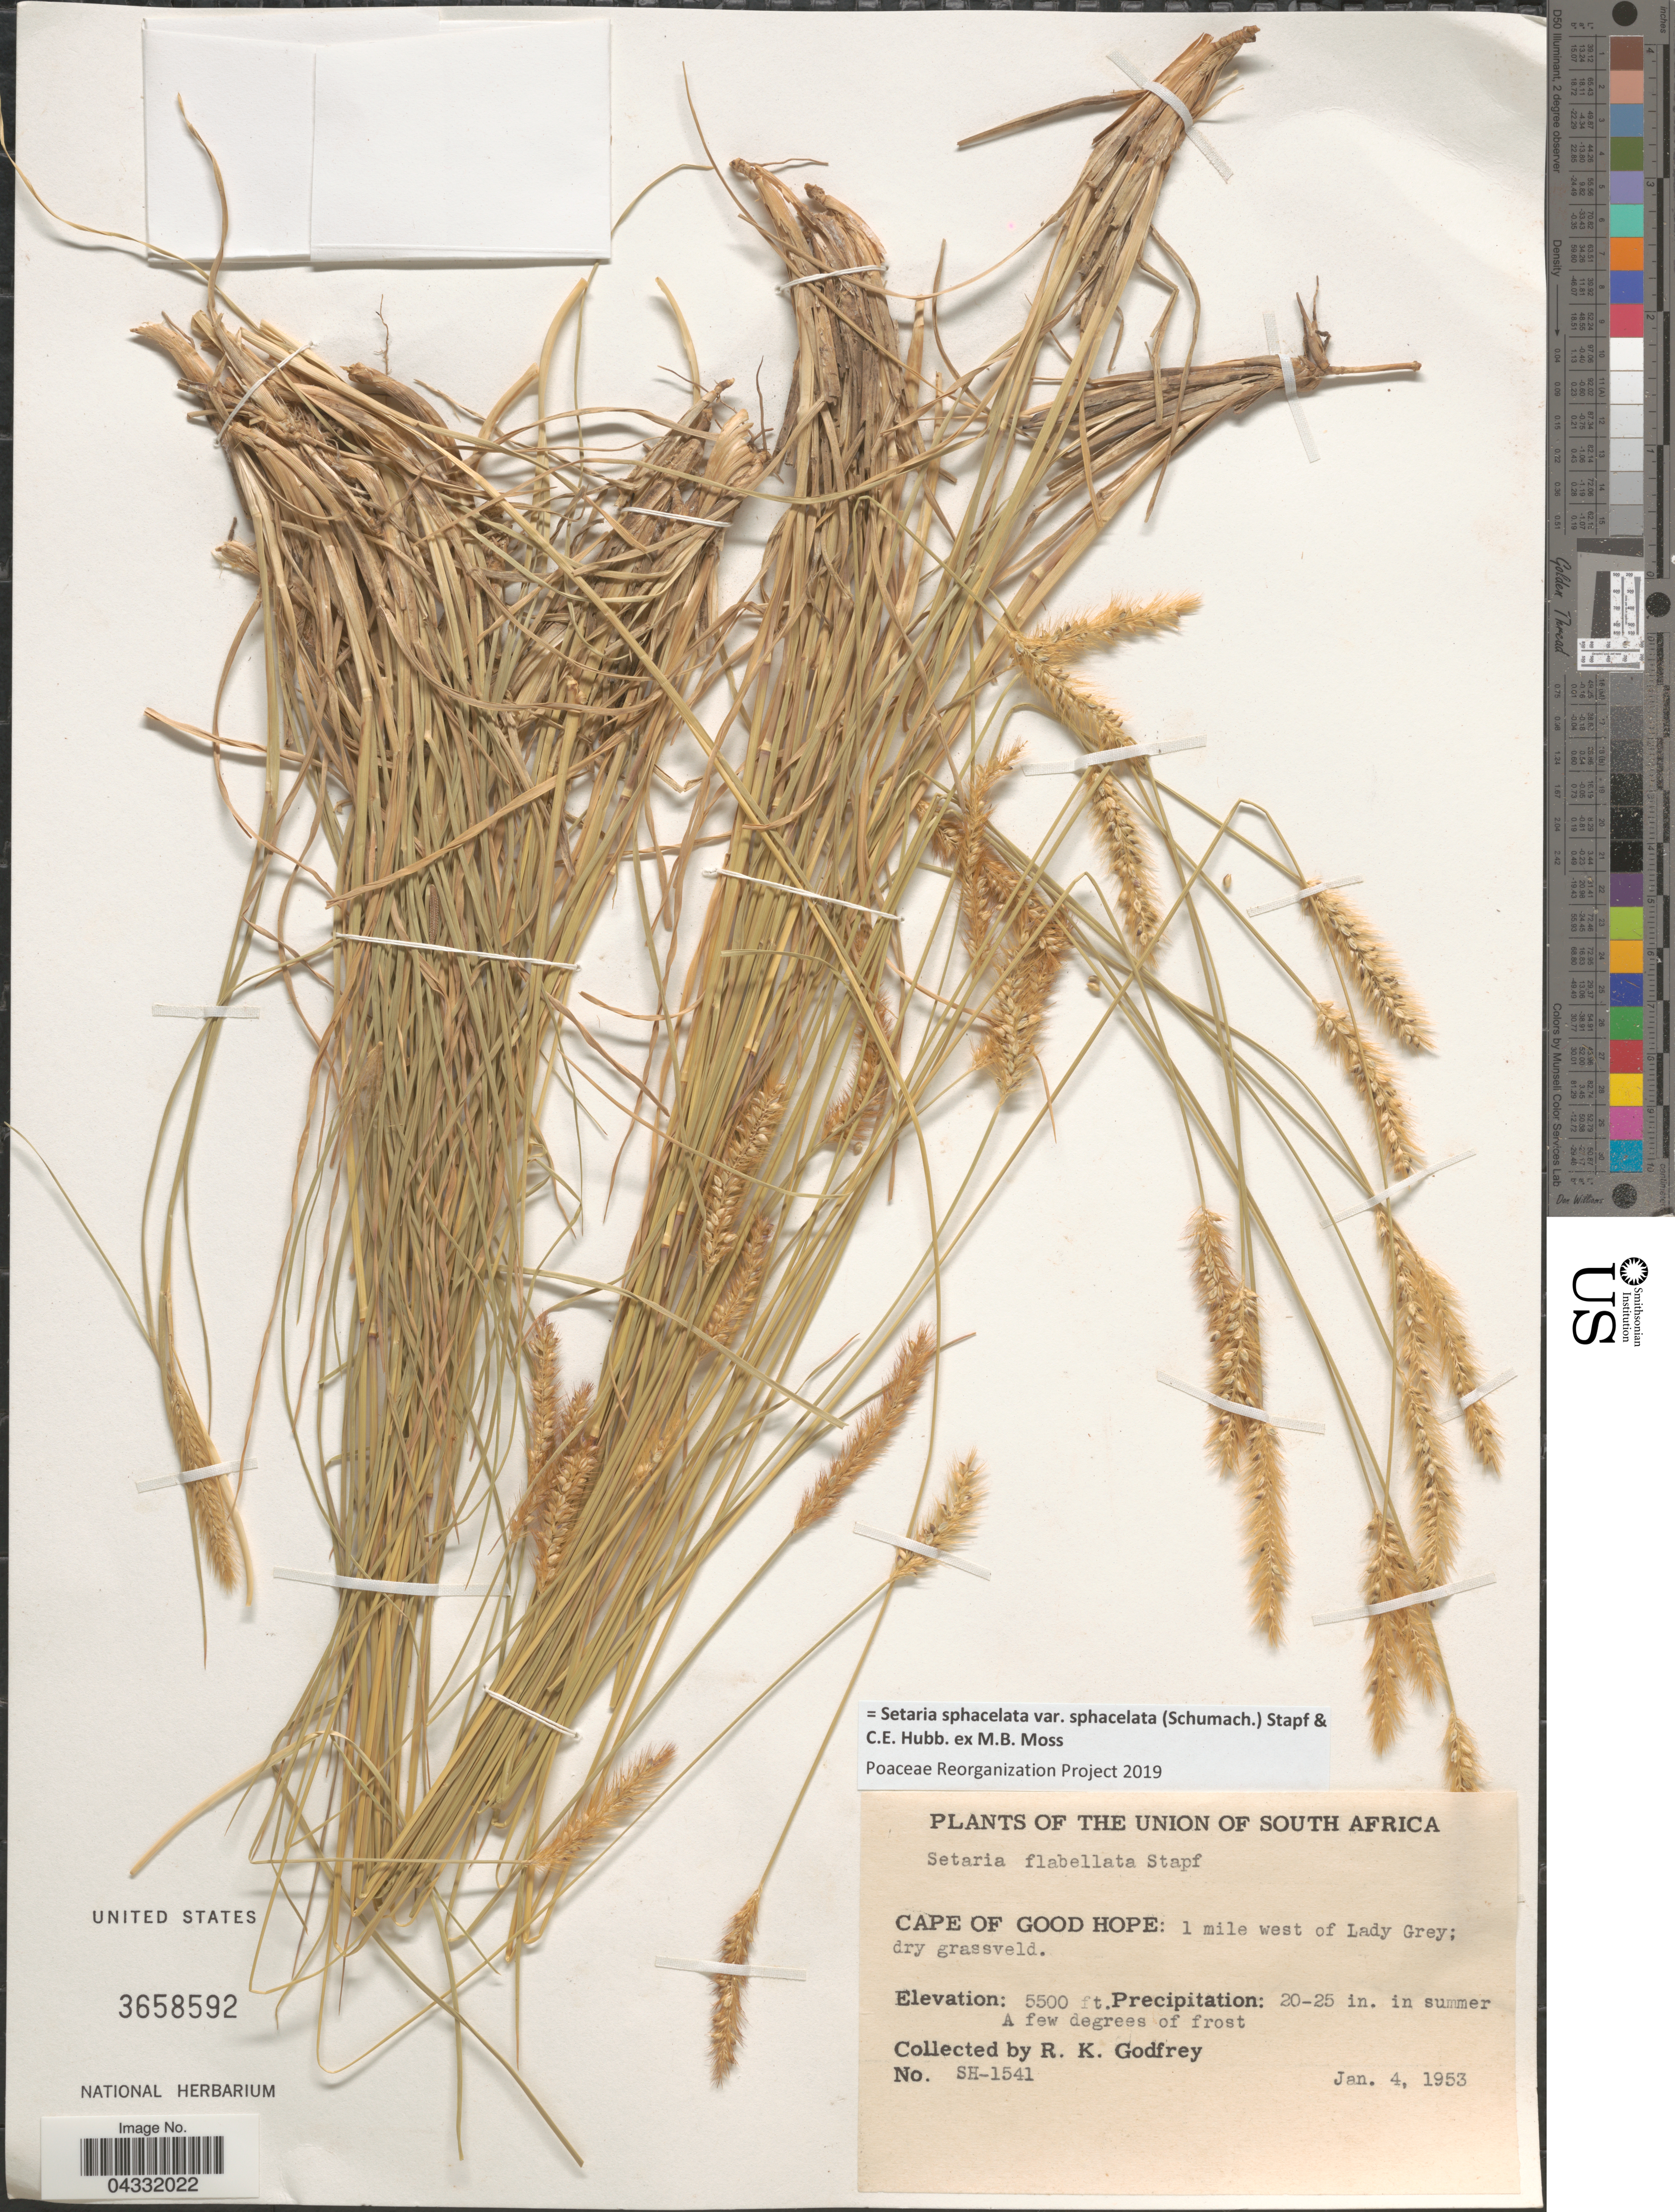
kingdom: Plantae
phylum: Tracheophyta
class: Liliopsida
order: Poales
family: Poaceae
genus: Setaria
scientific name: Setaria sphacelata var. sphacelata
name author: (Schumach.) Stapf & C. E. Hubb. ex M.B. Moss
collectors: R. K. Godfrey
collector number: SH-1541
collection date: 1953-01-04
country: South Africa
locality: Union of South Africa. Cape of Good Hope: 1 mile west of Lady Grey.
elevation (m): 1676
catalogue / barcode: US 3658592